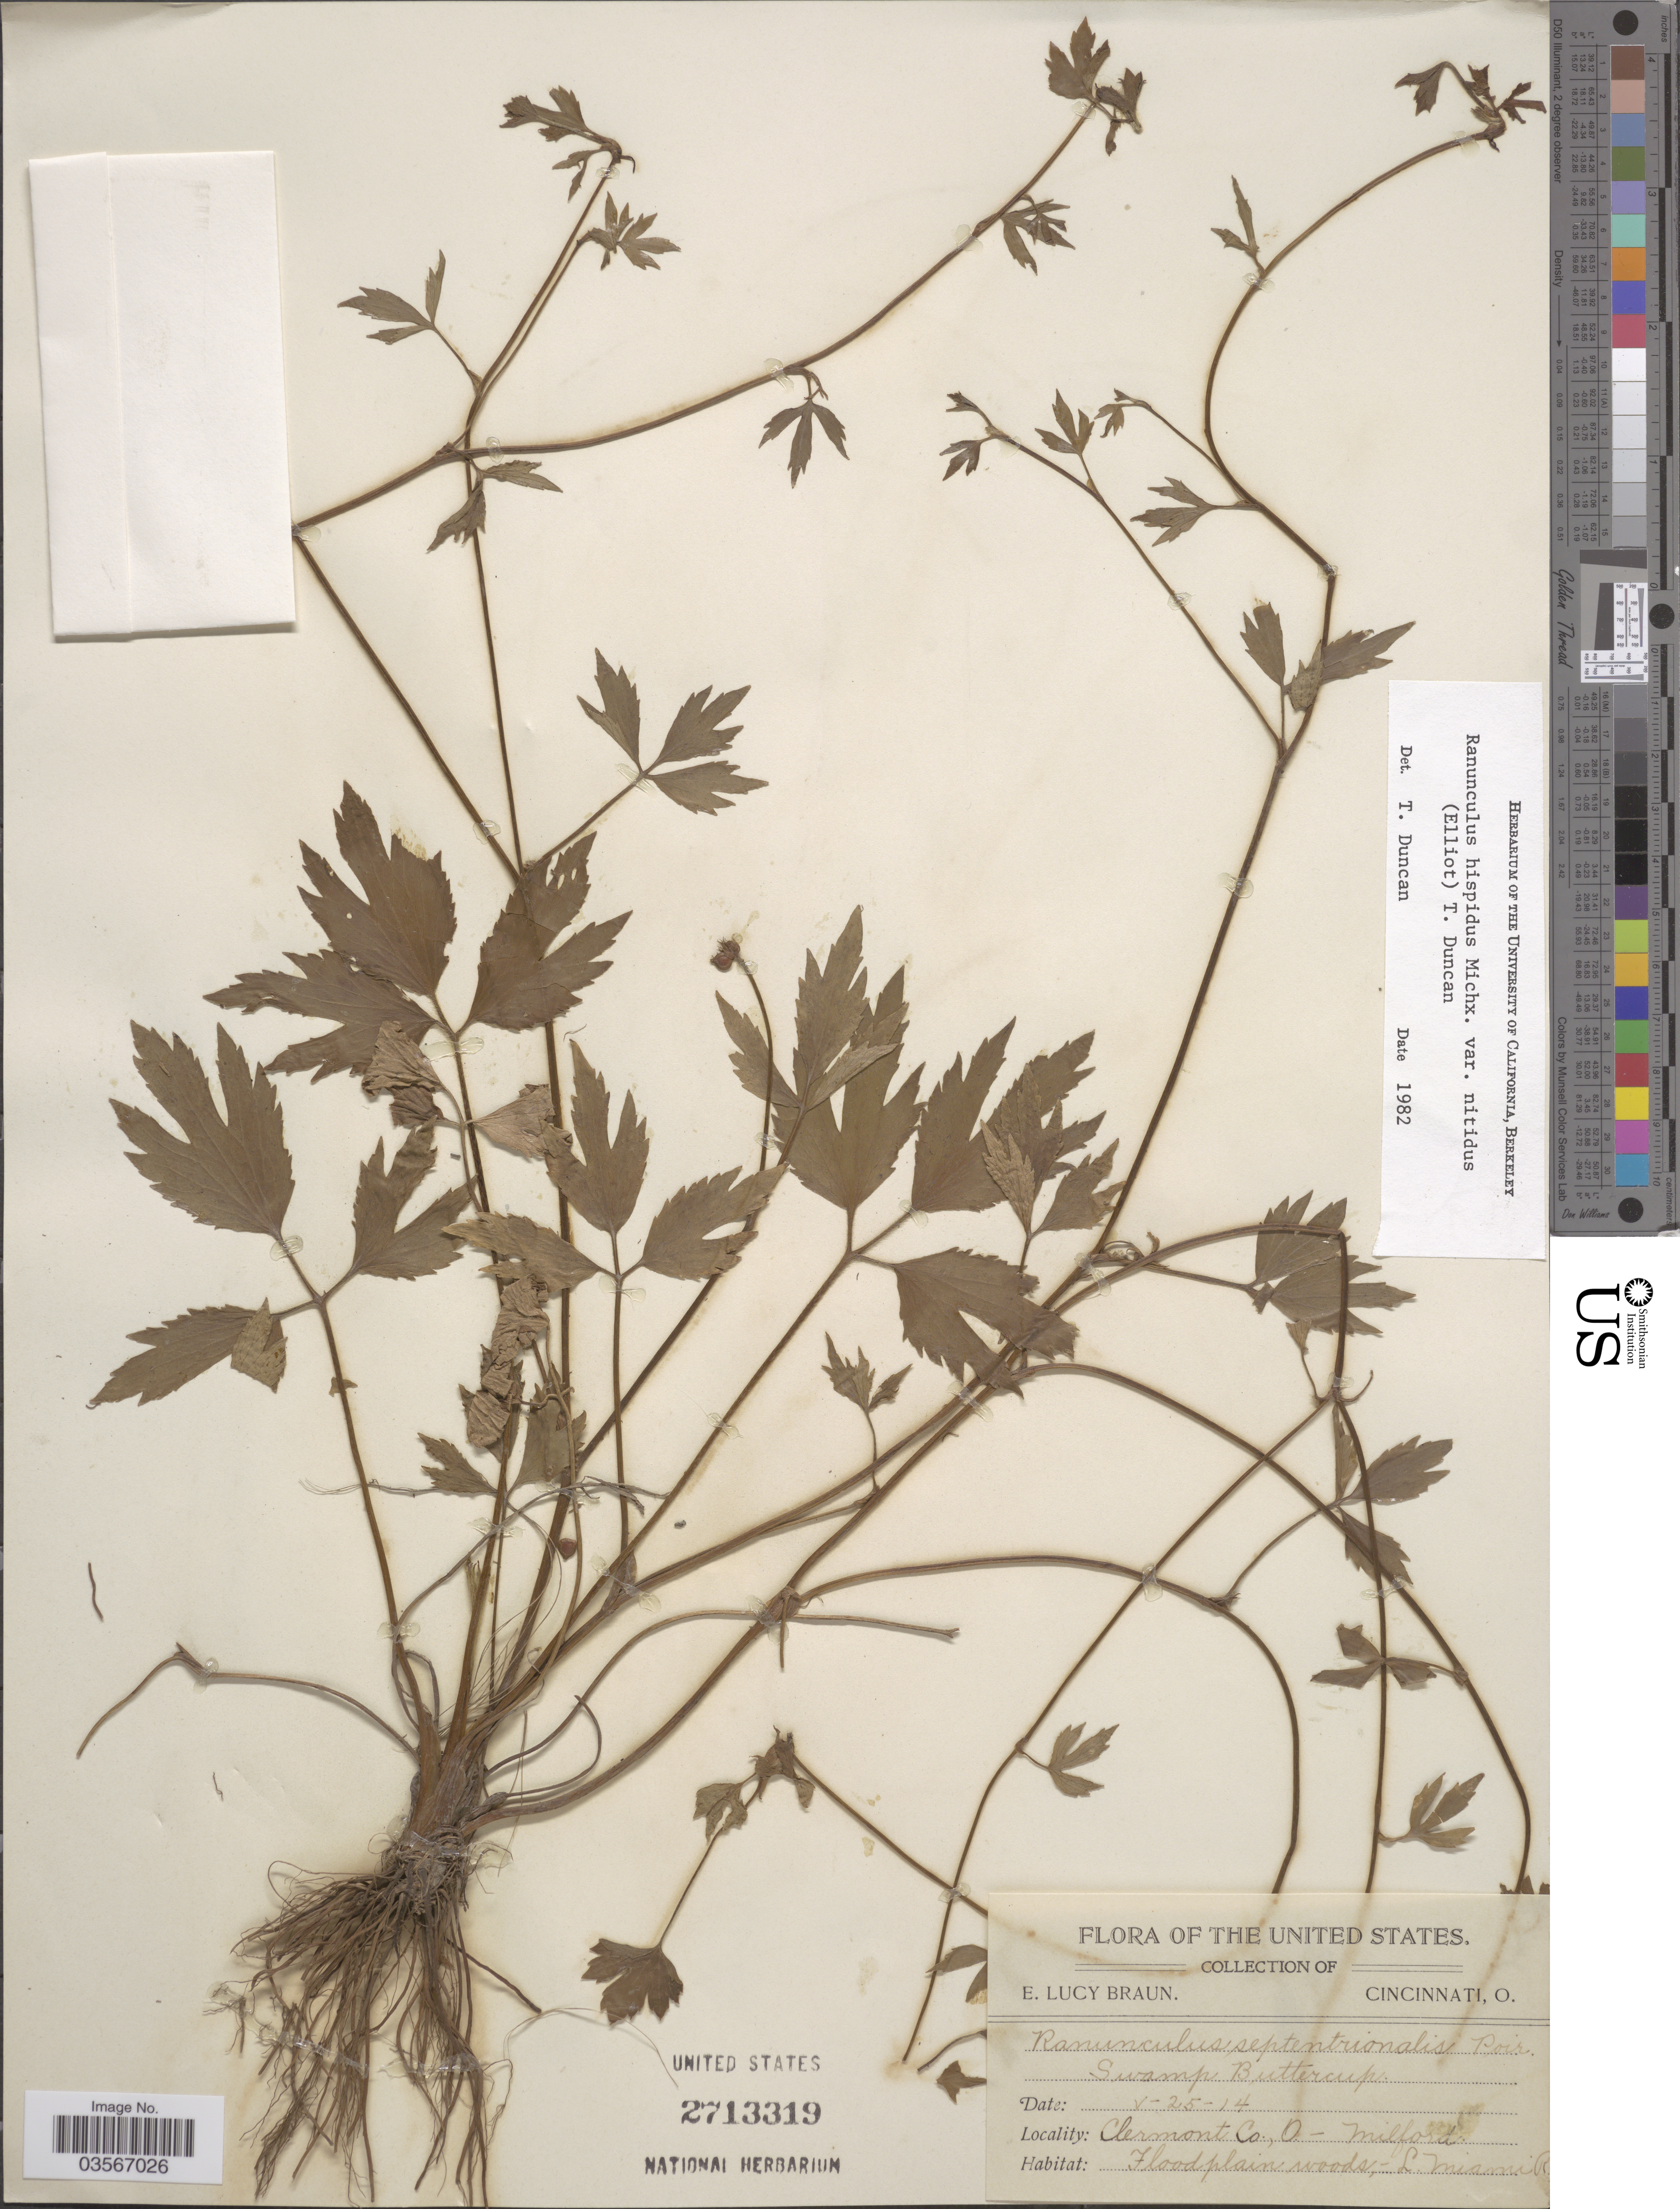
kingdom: Plantae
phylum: Tracheophyta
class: Magnoliopsida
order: Ranunculales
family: Ranunculaceae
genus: Ranunculus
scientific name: Ranunculus hispidus var. nitidus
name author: (Chapm.) T. Duncan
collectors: E. L. Braun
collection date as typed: Transcribed d/m/y: 25/5/14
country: United States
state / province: Ohio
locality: Clermont Co., Milford. Floodplain woods - L. Miami R.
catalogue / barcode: US 2713319